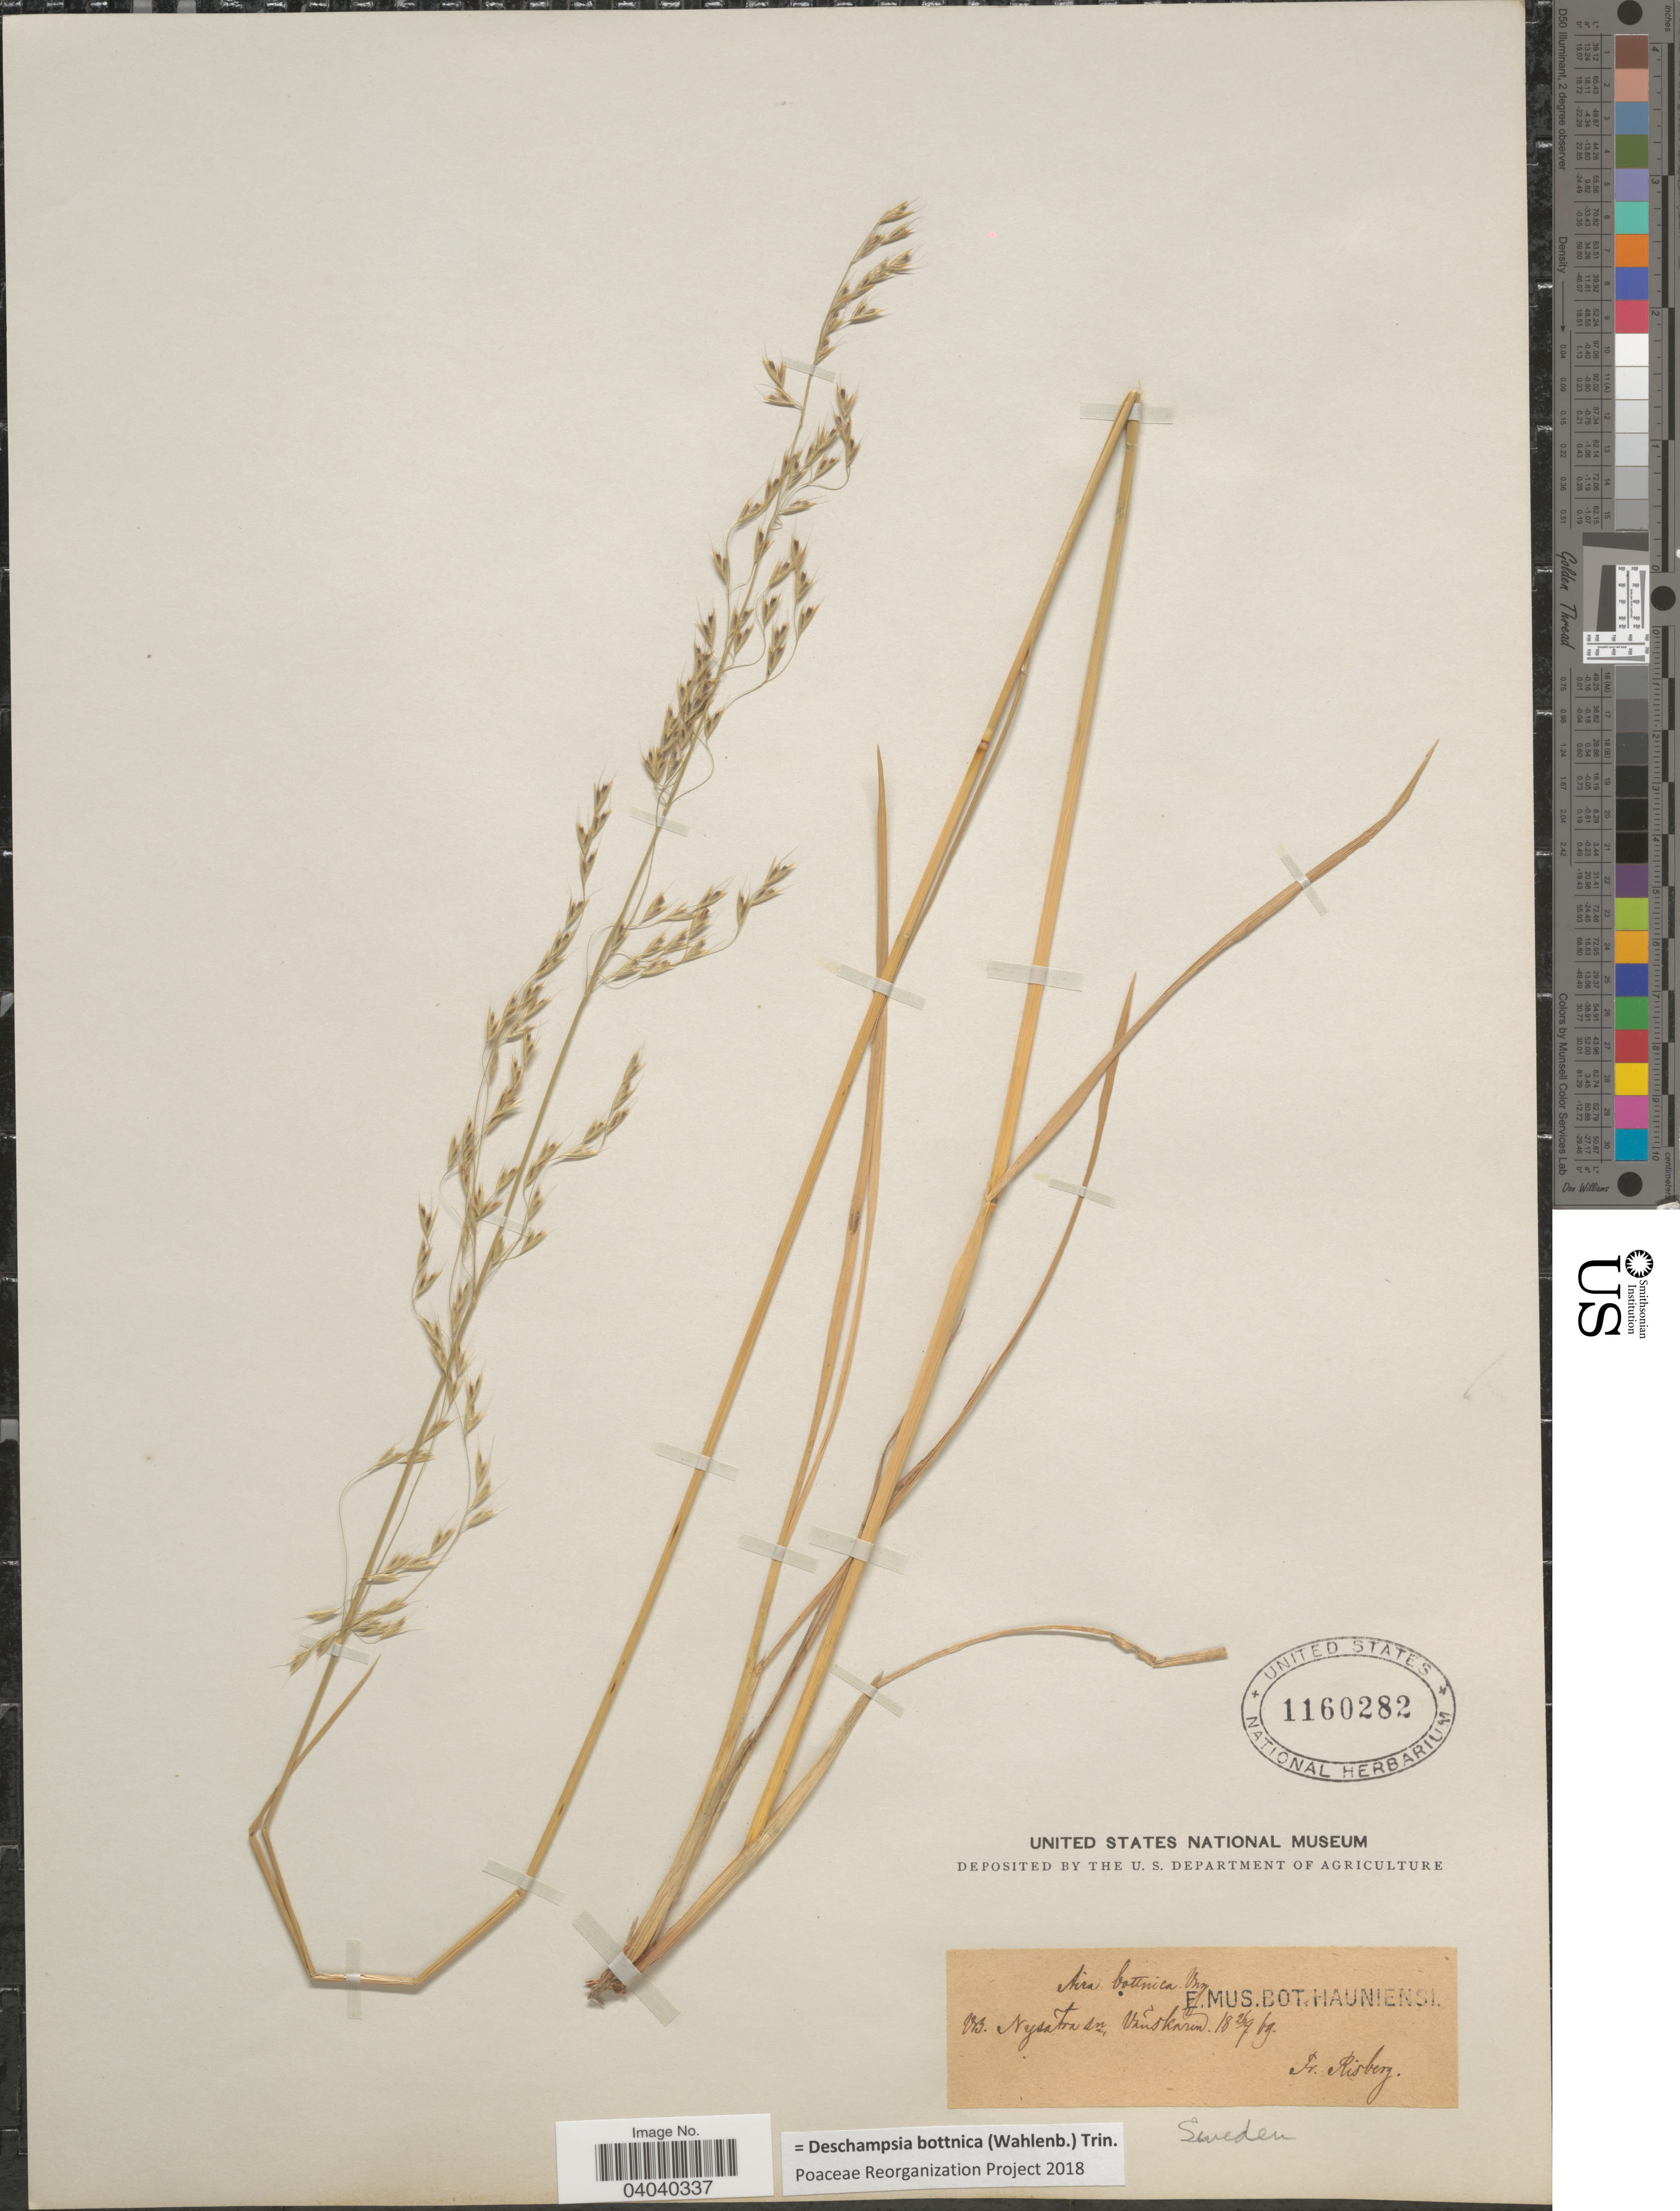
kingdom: Plantae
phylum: Tracheophyta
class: Liliopsida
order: Poales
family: Poaceae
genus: Deschampsia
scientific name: Deschampsia bottnica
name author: (Wahlenb.) Trin.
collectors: Risberg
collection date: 1869-07-26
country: Sweden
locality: VB. Nysätra sn, Vanskarin. [interpreted]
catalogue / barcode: US 1160282